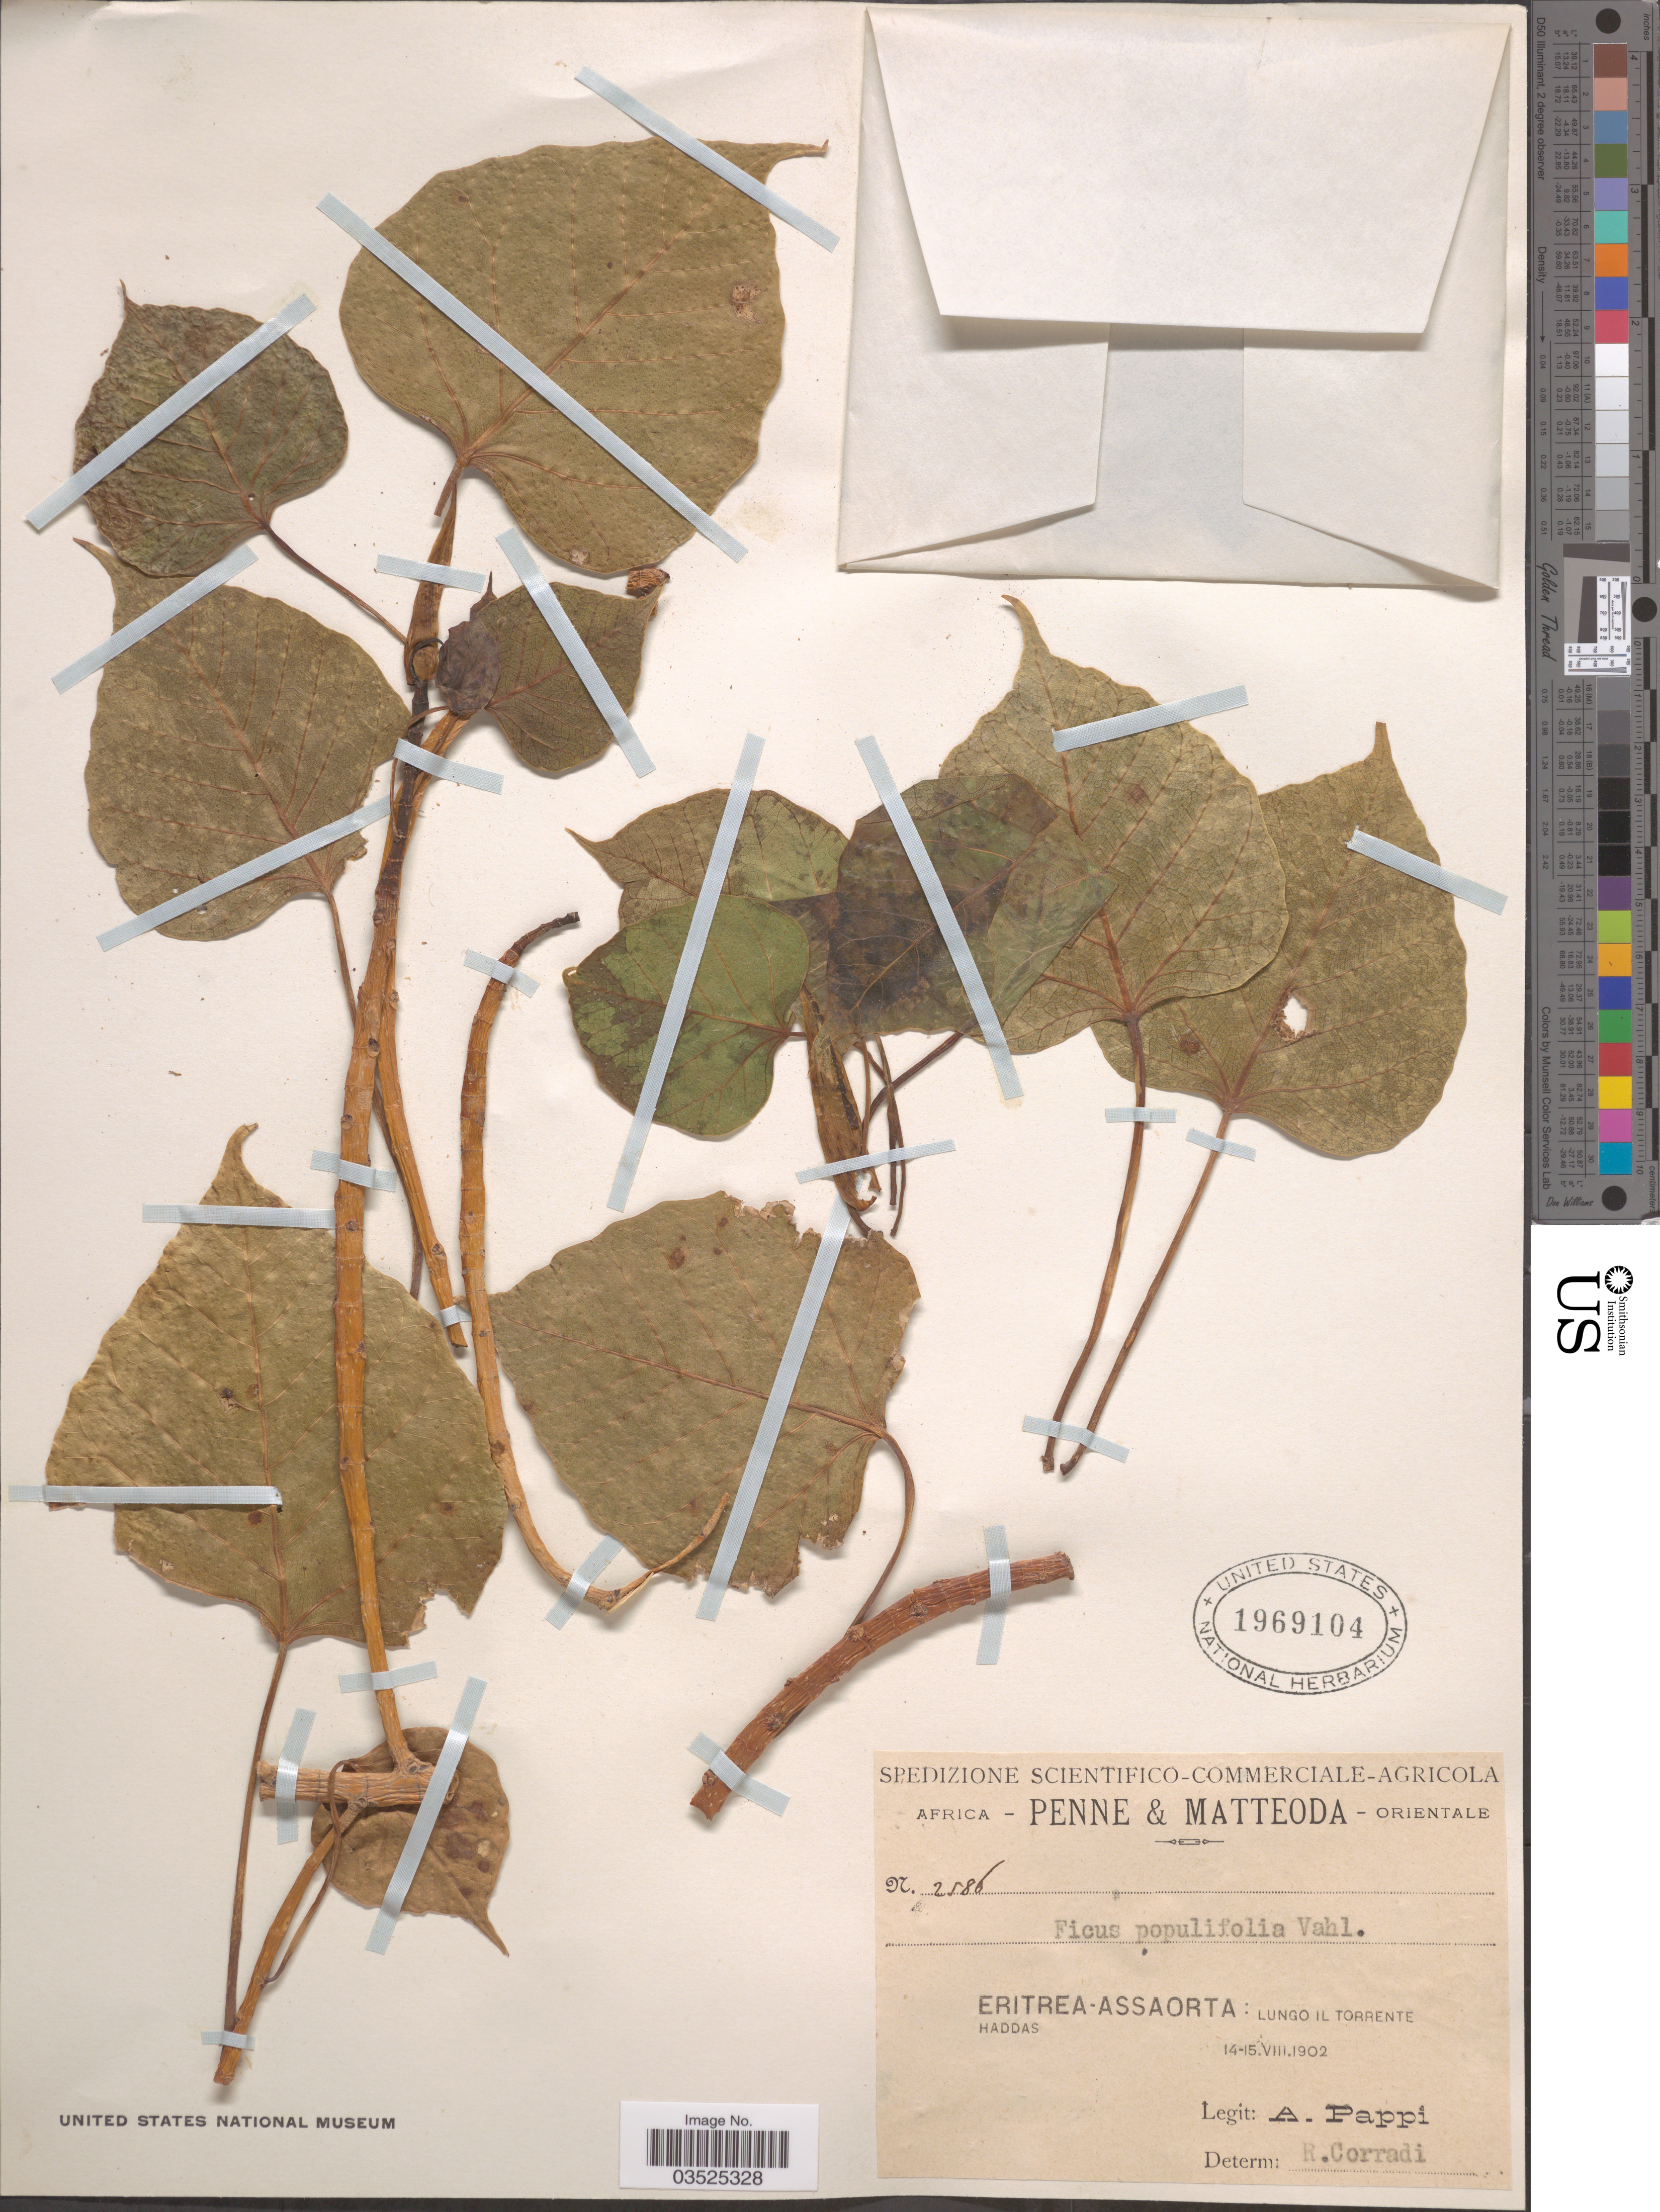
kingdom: Plantae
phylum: Tracheophyta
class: Magnoliopsida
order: Rosales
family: Moraceae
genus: Ficus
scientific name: Ficus populifolia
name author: Vahl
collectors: A. Pappi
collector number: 2586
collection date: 1902-08-14/1902-08-15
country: Eritrea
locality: Africa Orientale.? Eritrea-Assaorta: Lungo Il Torrente. Haddas.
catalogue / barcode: US 1969104